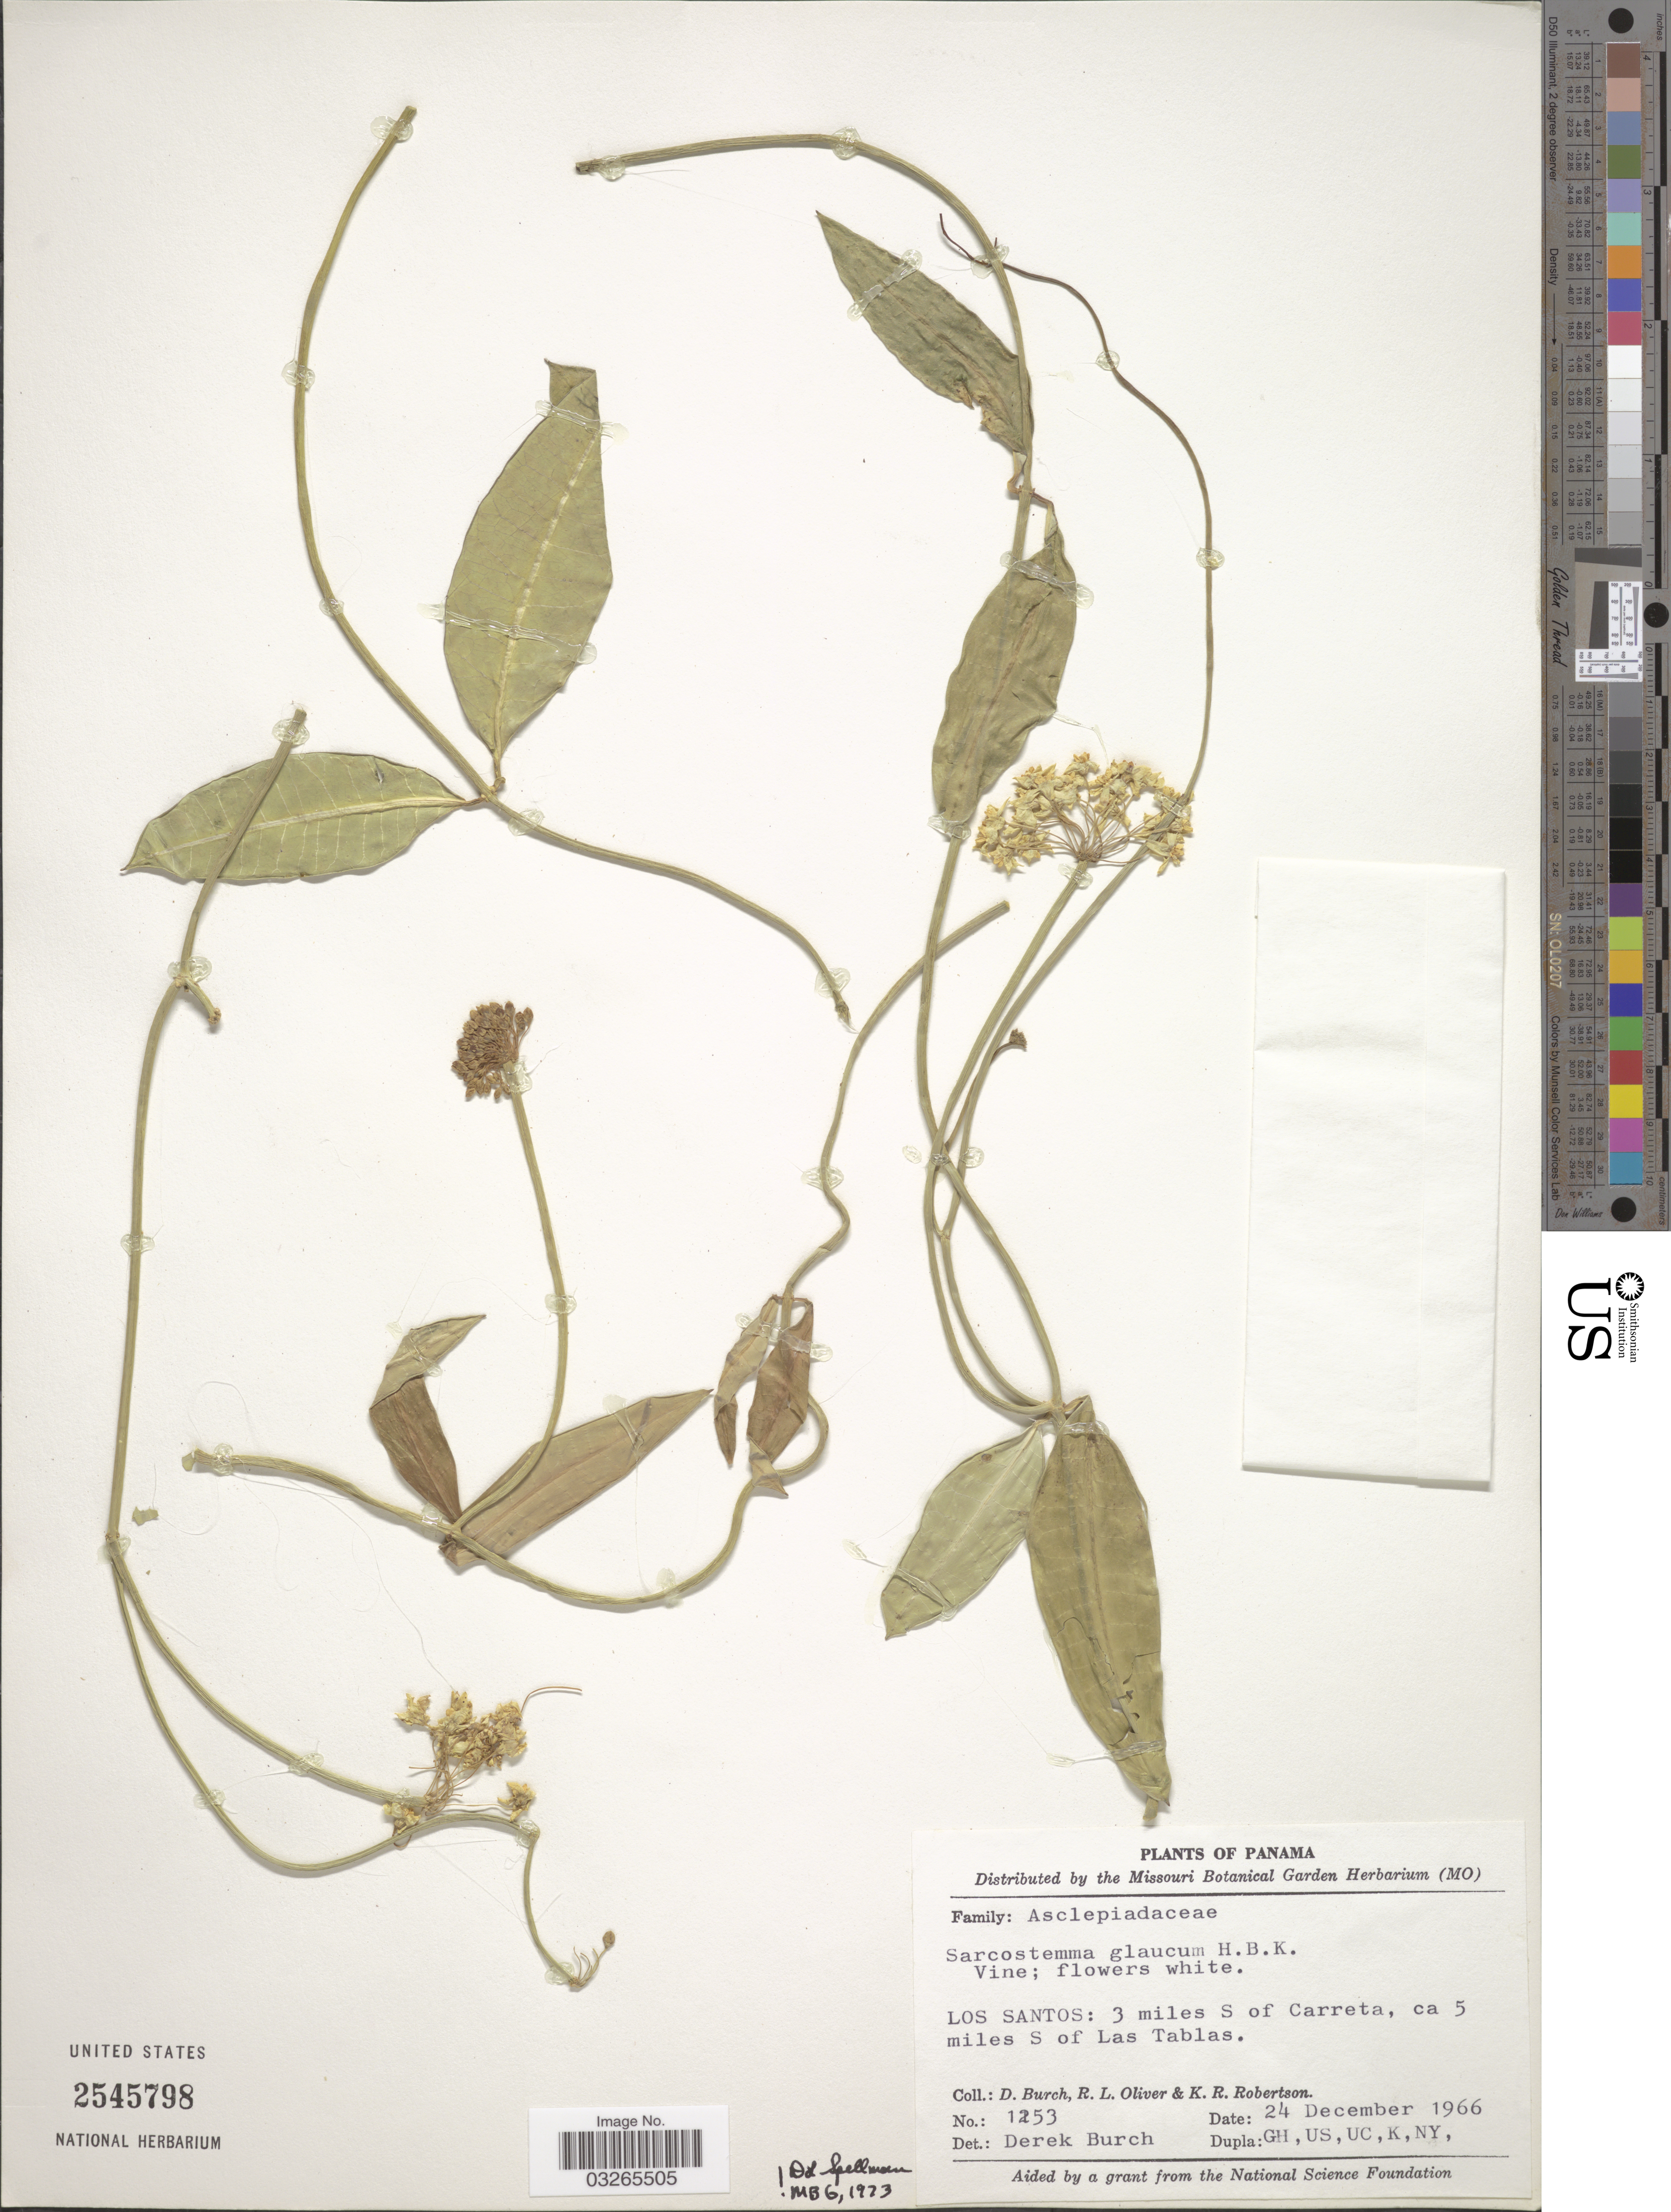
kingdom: Plantae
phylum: Tracheophyta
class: Magnoliopsida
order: Gentianales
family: Apocynaceae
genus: Sarcostemma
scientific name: Sarcostemma glaucum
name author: Kunth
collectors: D. Burch, R. Oliver & K. Robertson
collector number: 1253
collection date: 1966-12-24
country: Panama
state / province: Los Santos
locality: Los Santos: 3 miles S of Carreta, ca 5 miles S of Las Tablas.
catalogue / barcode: US 2545798